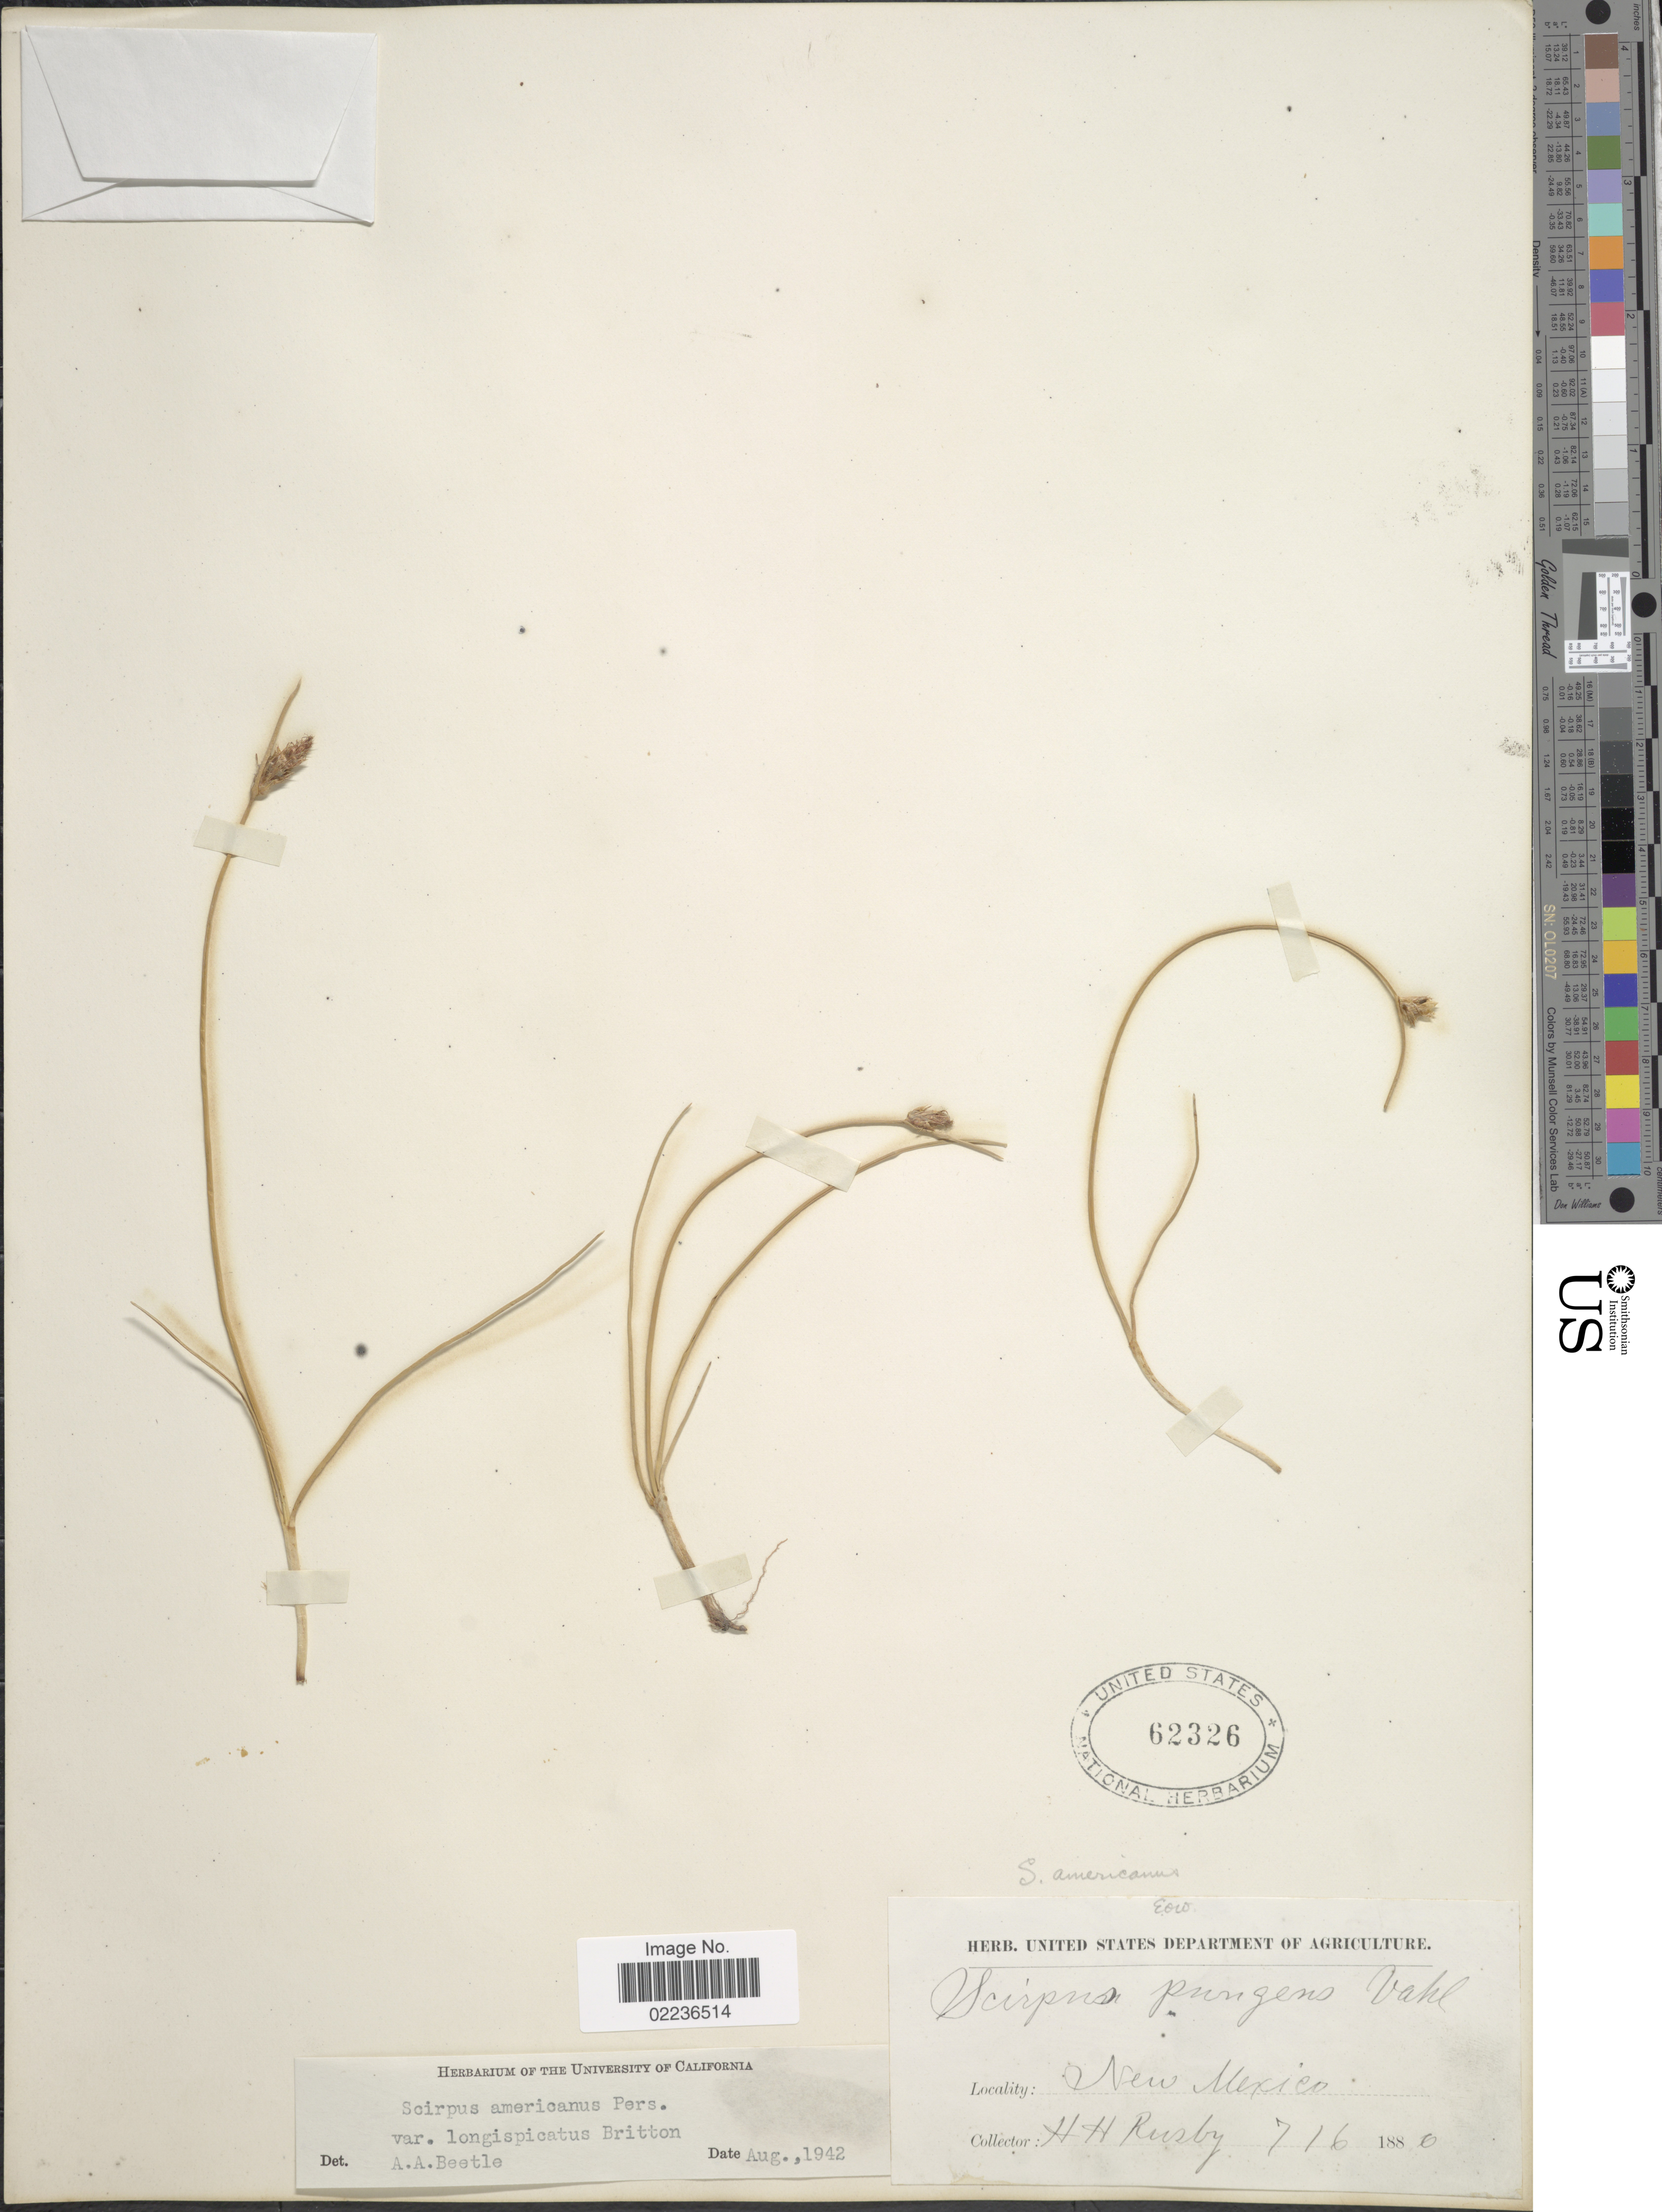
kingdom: Plantae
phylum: Tracheophyta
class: Liliopsida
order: Poales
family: Cyperaceae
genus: Schoenoplectus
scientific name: Schoenoplectus pungens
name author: (Vahl) Palla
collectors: H. H. Rusby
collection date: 1886-07-16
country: United States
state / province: New Mexico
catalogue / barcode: US 62326